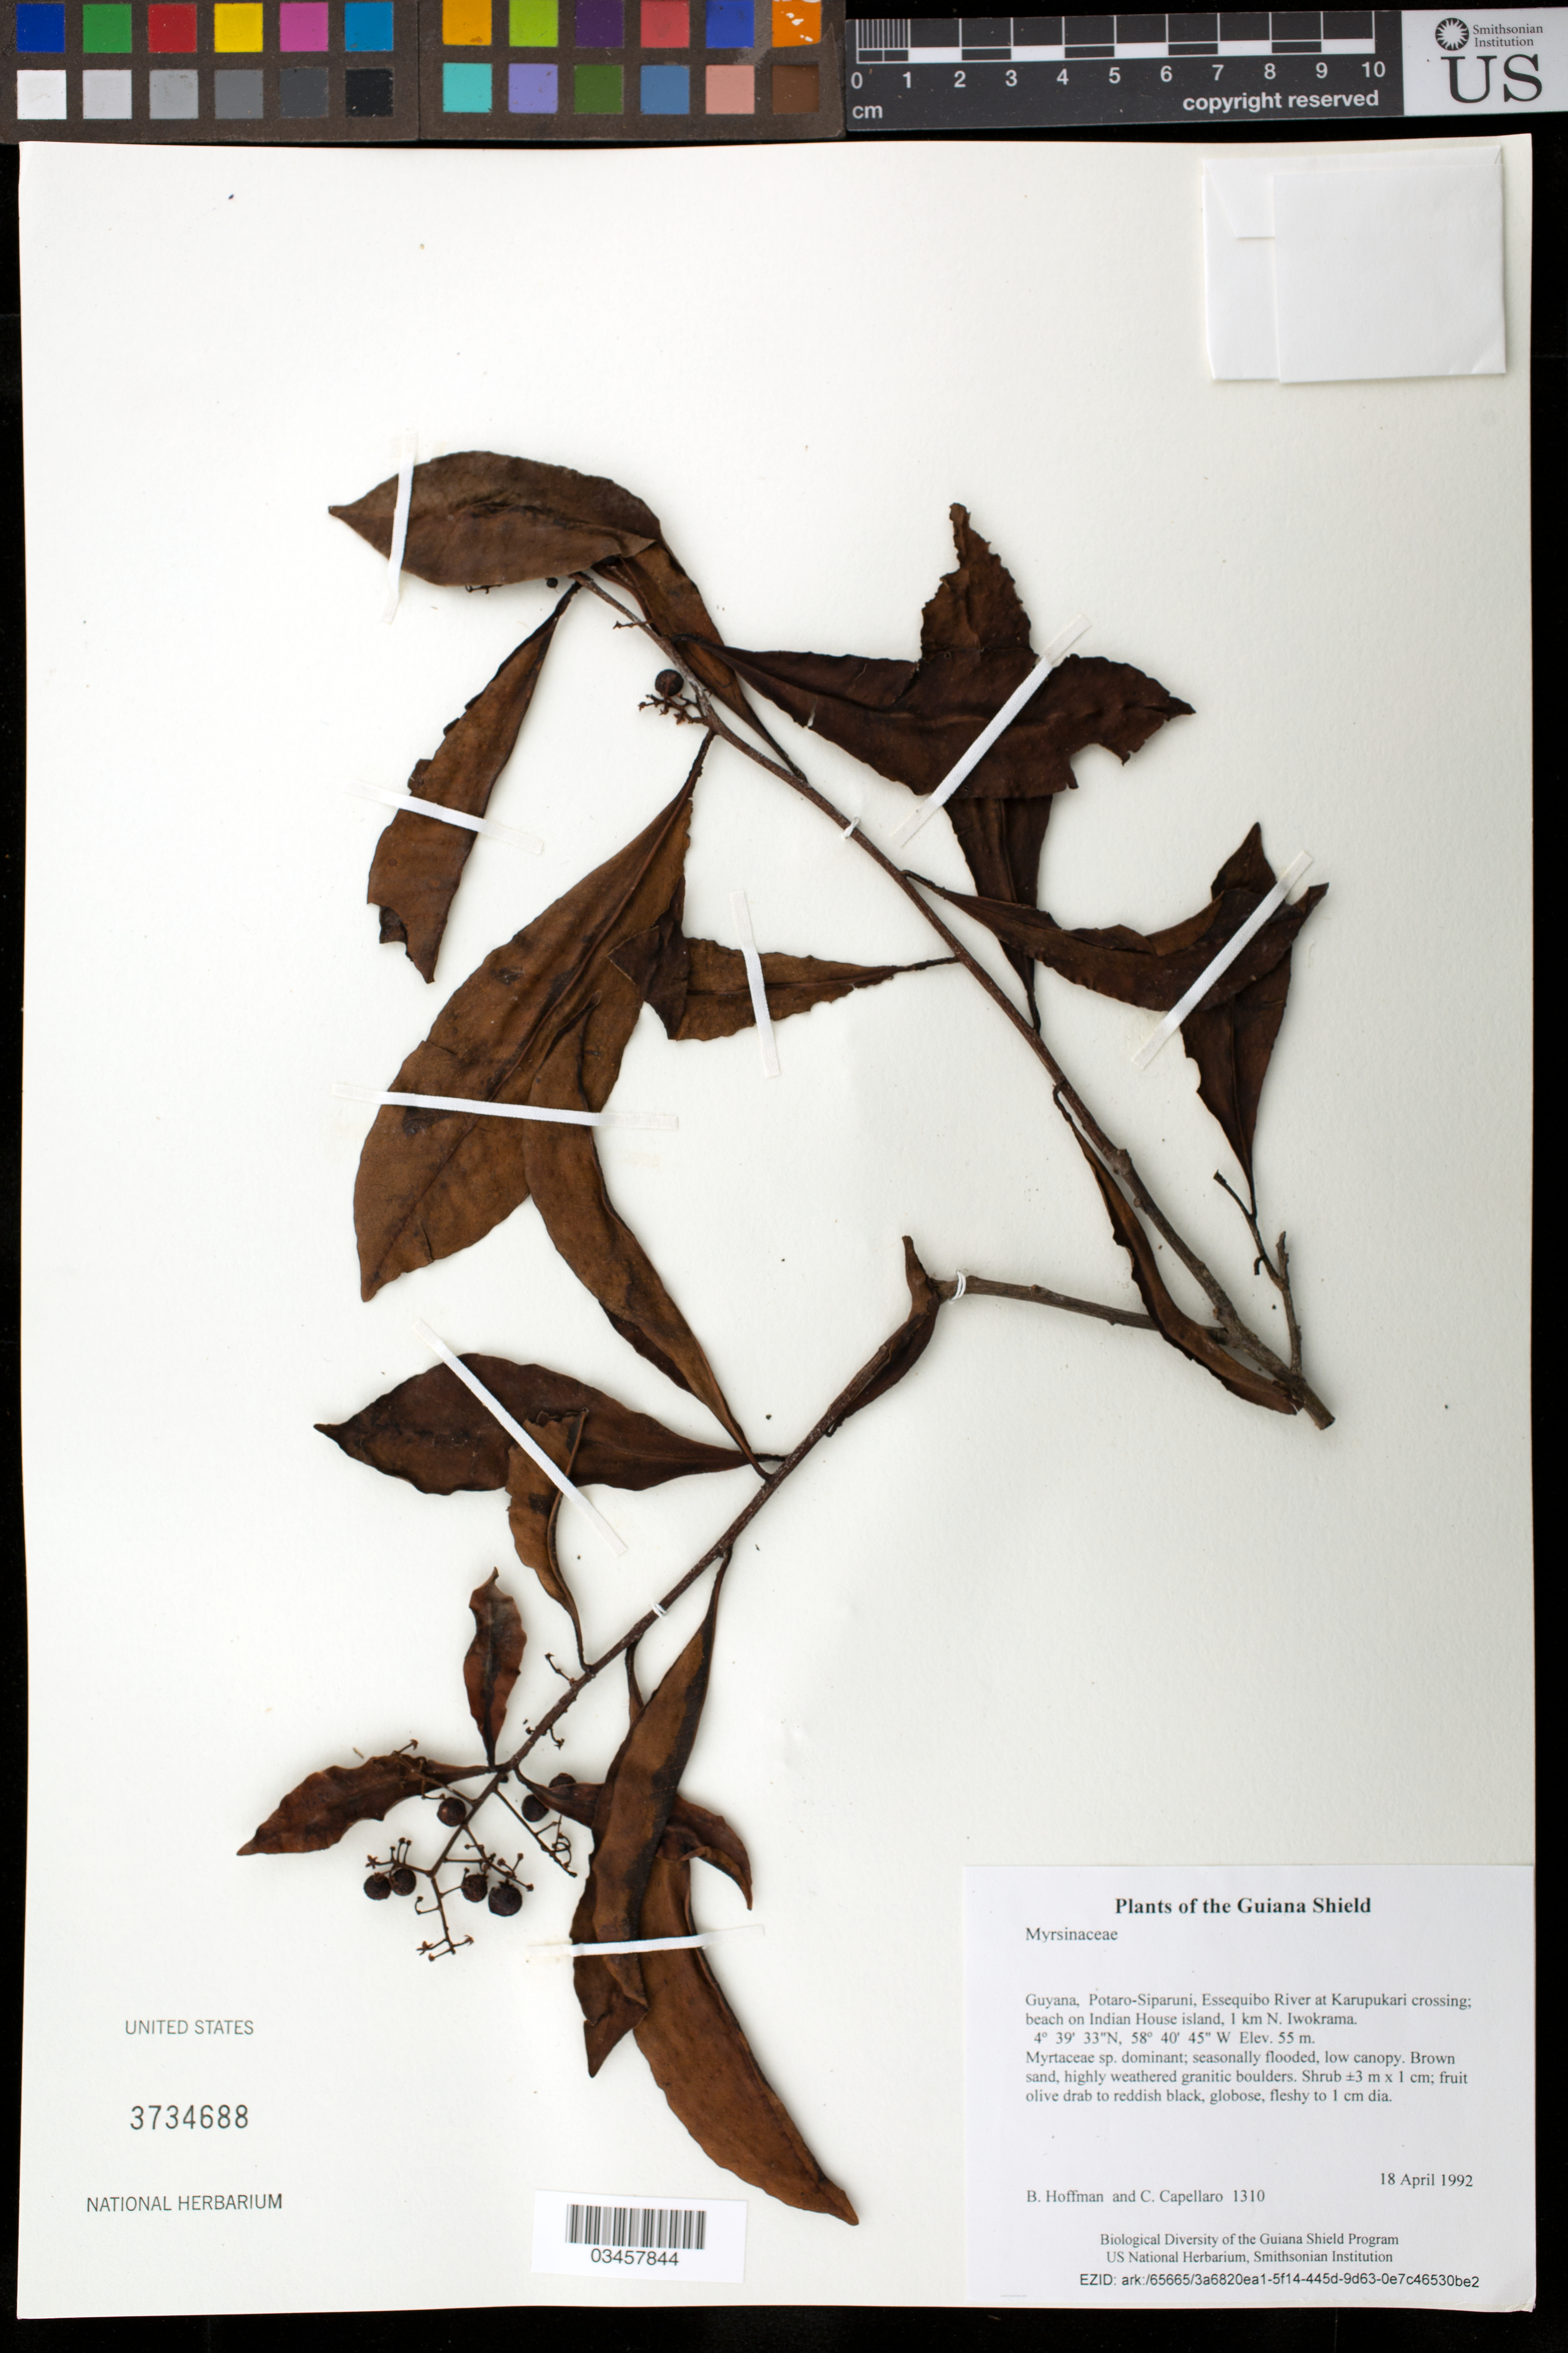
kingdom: Plantae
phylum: Tracheophyta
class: Magnoliopsida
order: Ericales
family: Primulaceae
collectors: B. Hoffman & C. Capellaro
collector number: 1310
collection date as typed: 18 April 1992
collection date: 1992-04-18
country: Guyana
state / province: Potaro-Siparuni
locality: Essequibo River at Karupukari crossing; beach on Indian House island, 1 km N. Iwokrama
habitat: Myrtaceae sp. dominant; seasonally flooded, low canopy. Brown sand, highly weathered granitic boulders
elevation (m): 55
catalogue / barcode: US 3734688